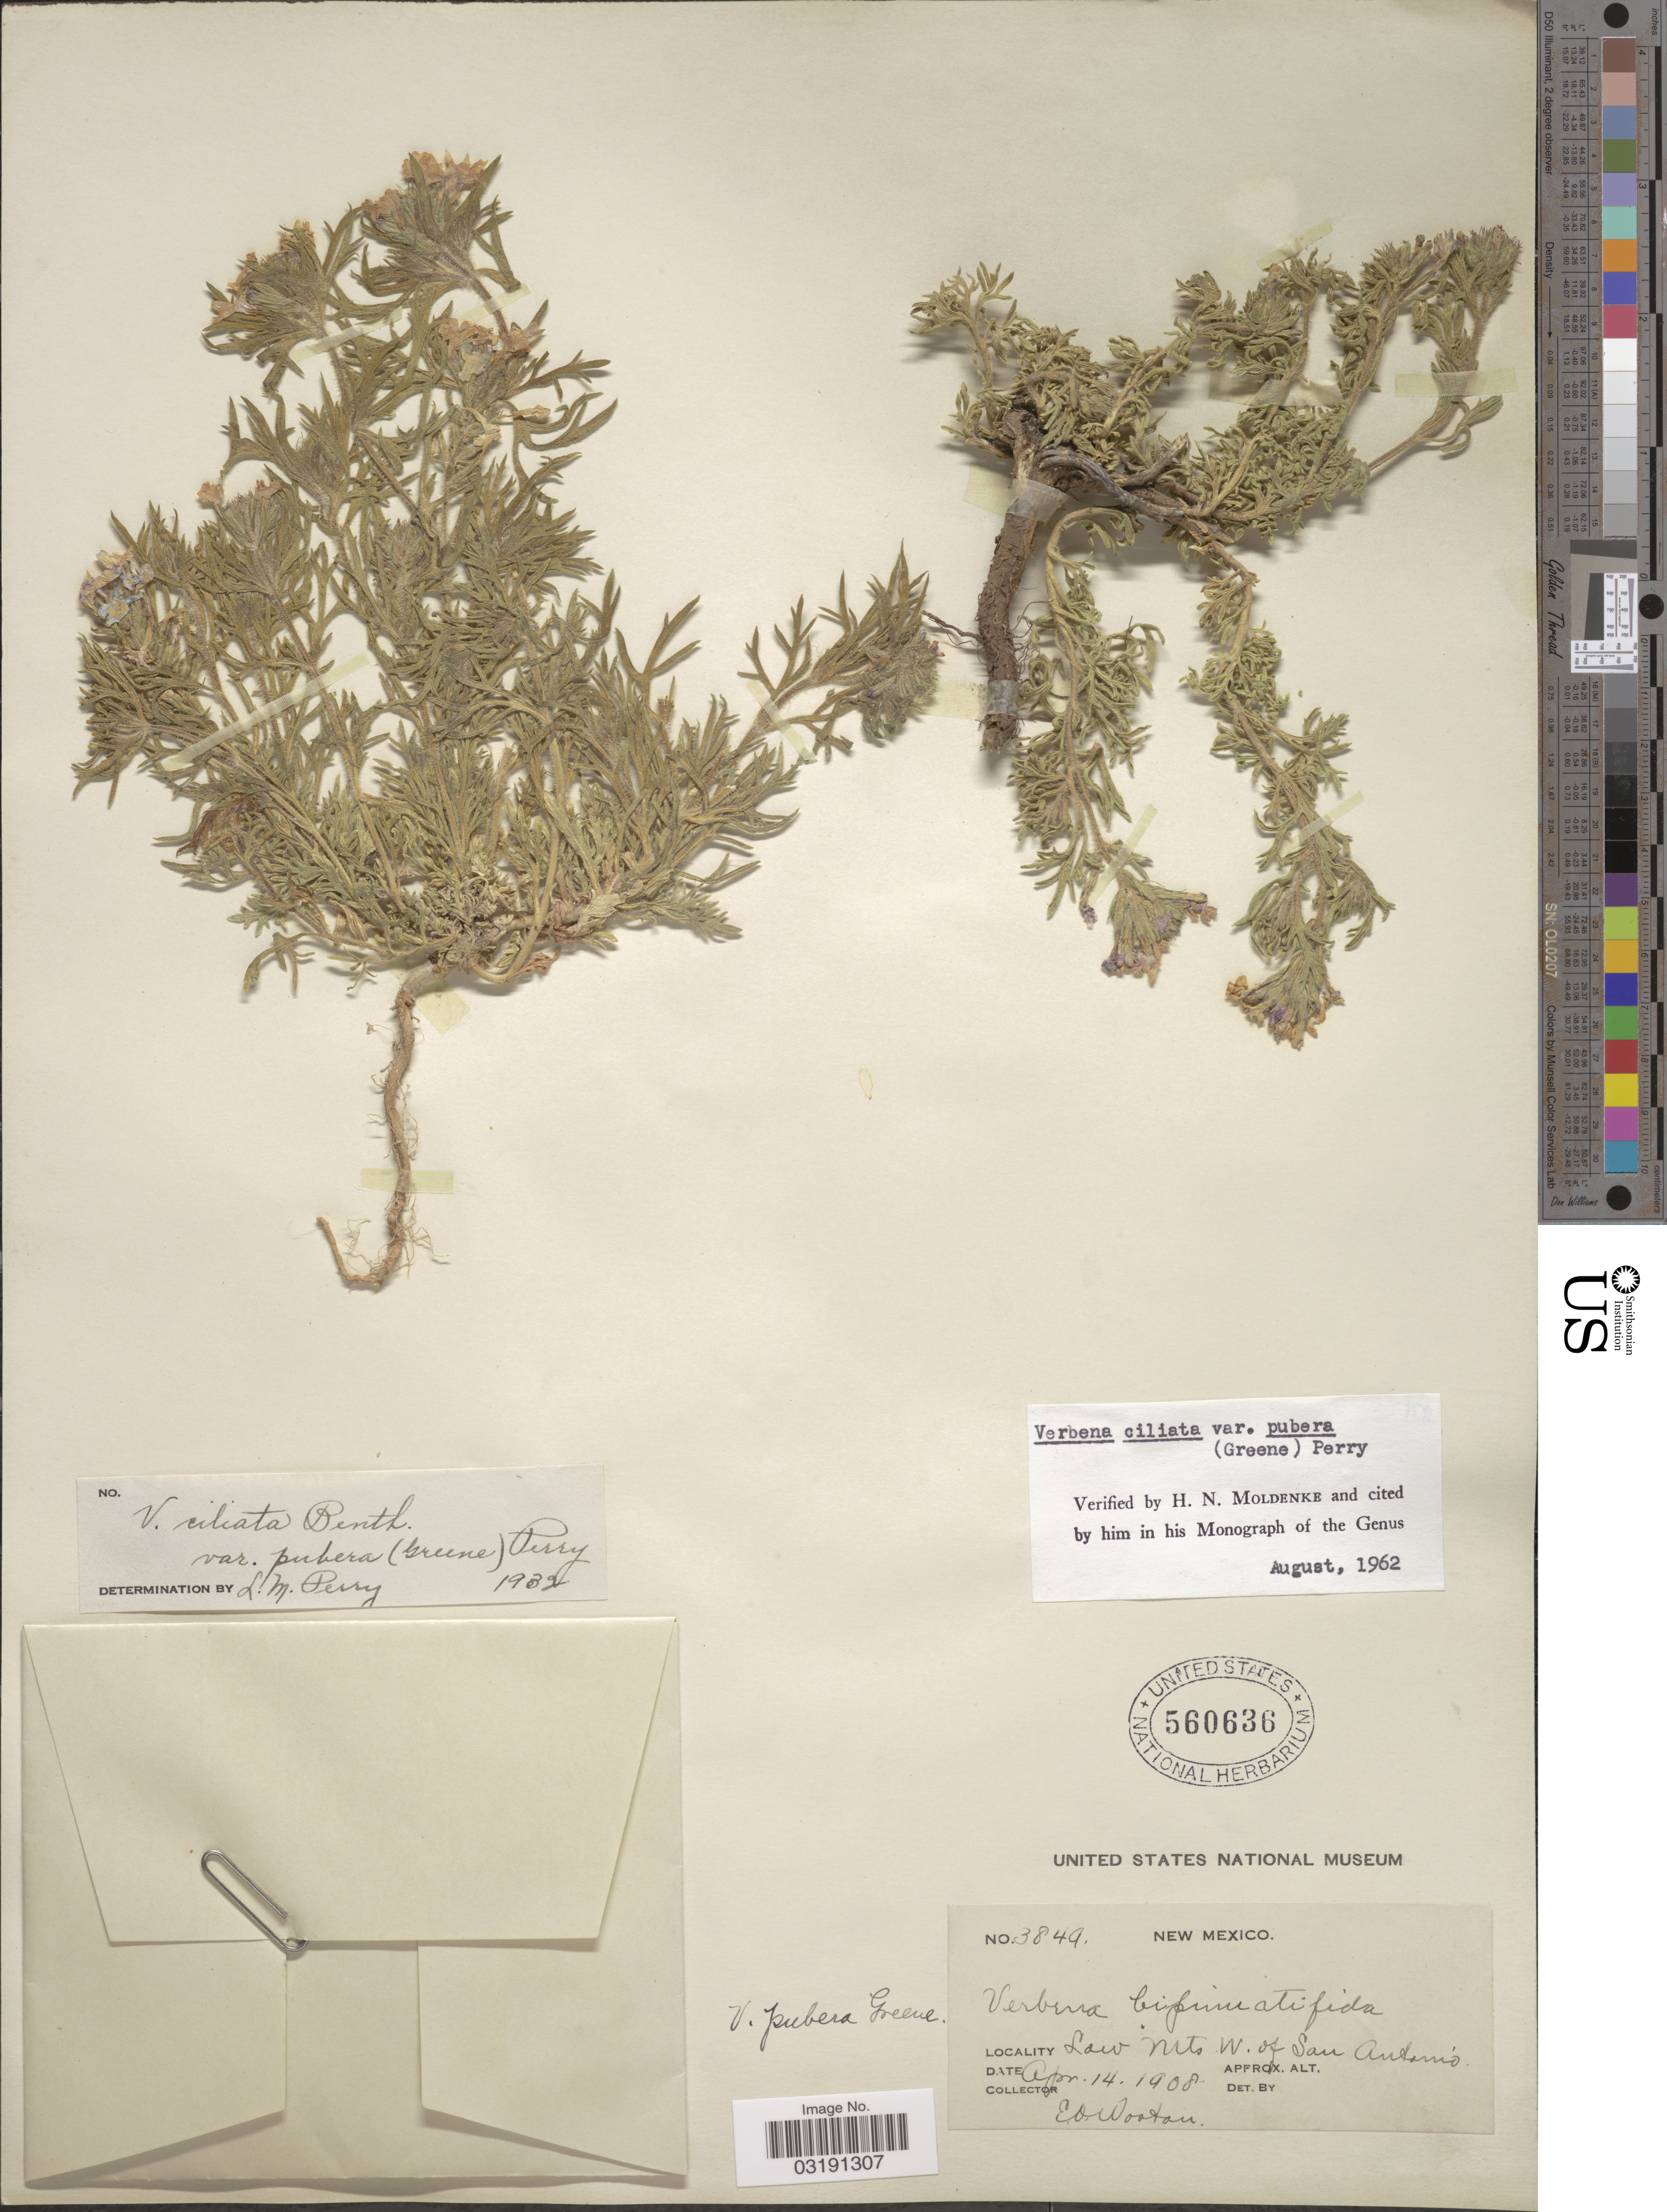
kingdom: Plantae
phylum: Tracheophyta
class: Magnoliopsida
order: Lamiales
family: Verbenaceae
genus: Verbena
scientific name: Verbena ciliata var. pubera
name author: (Greene) L.M. Perry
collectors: E. O. Wooton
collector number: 3849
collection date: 1908-04-14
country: United States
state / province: New Mexico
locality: Low Mts W. of San Antonio.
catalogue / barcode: US 560636